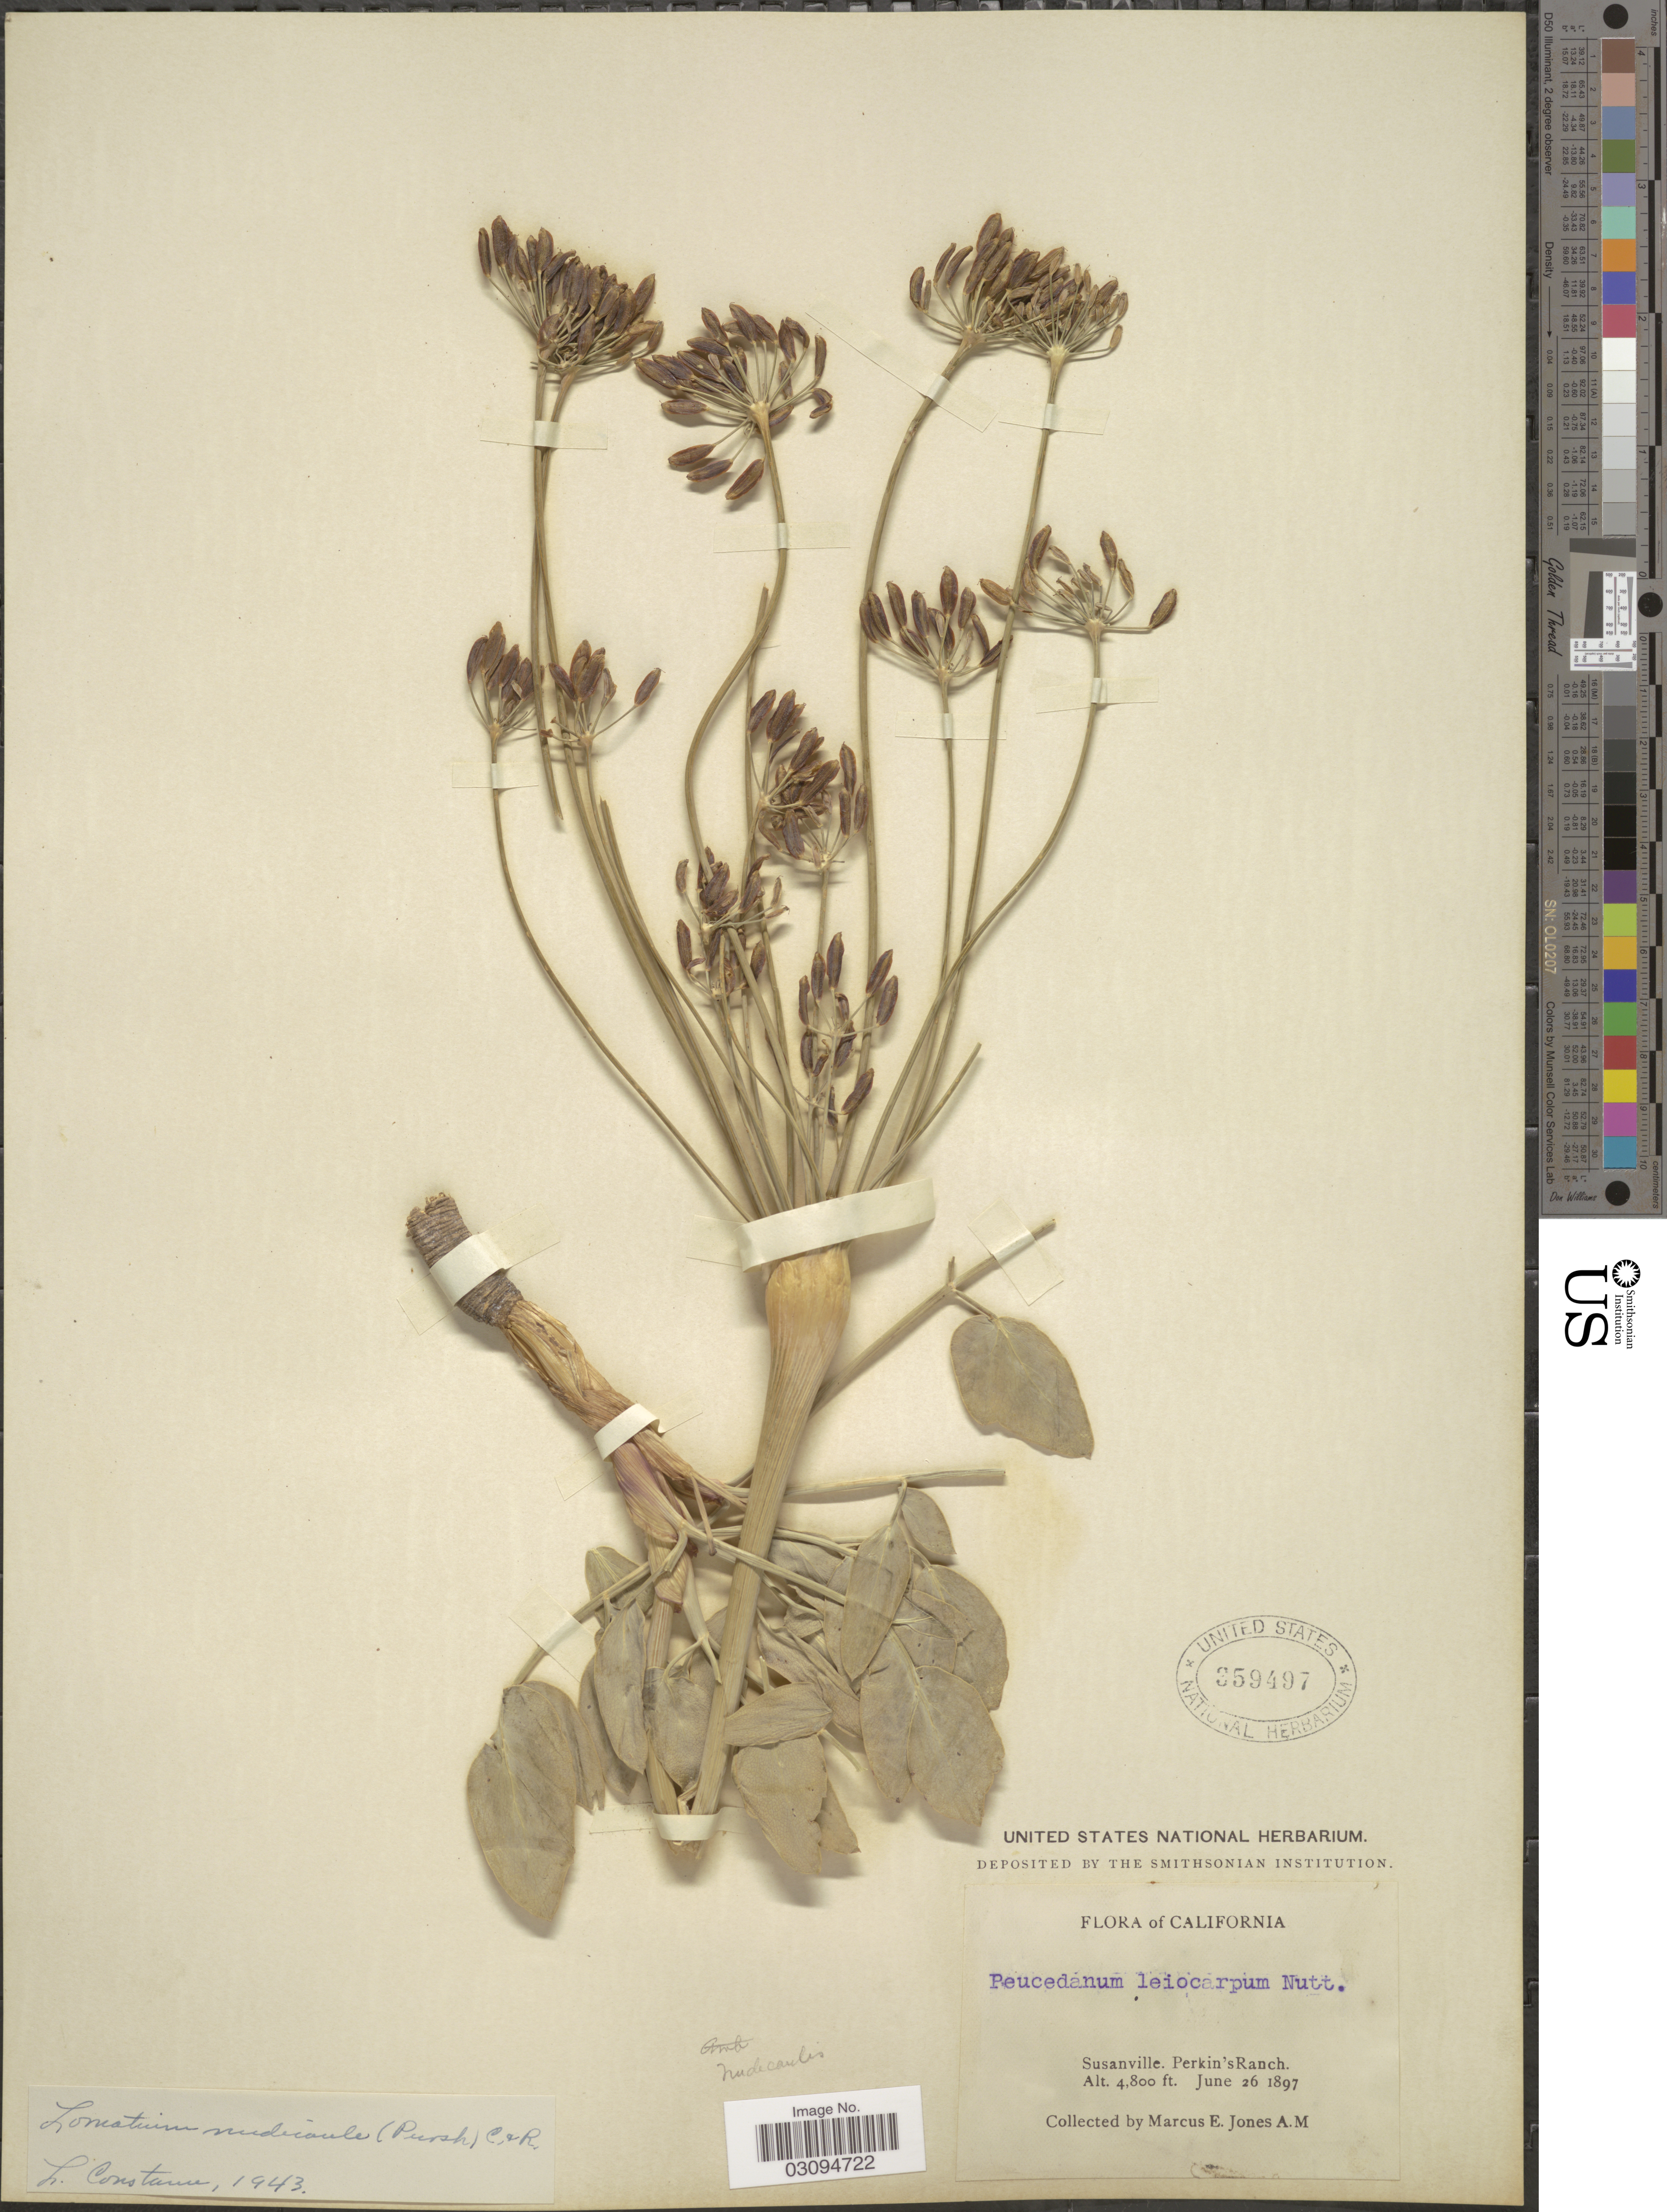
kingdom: Plantae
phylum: Tracheophyta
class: Magnoliopsida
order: Apiales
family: Apiaceae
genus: Lomatium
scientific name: Lomatium nudicaule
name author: (Pursh) J.M. Coult. & Rose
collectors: M. E. Jones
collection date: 1897-06-26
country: United States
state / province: California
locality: Susanville. Perkin's Ranch.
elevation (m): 1463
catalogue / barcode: US 359497